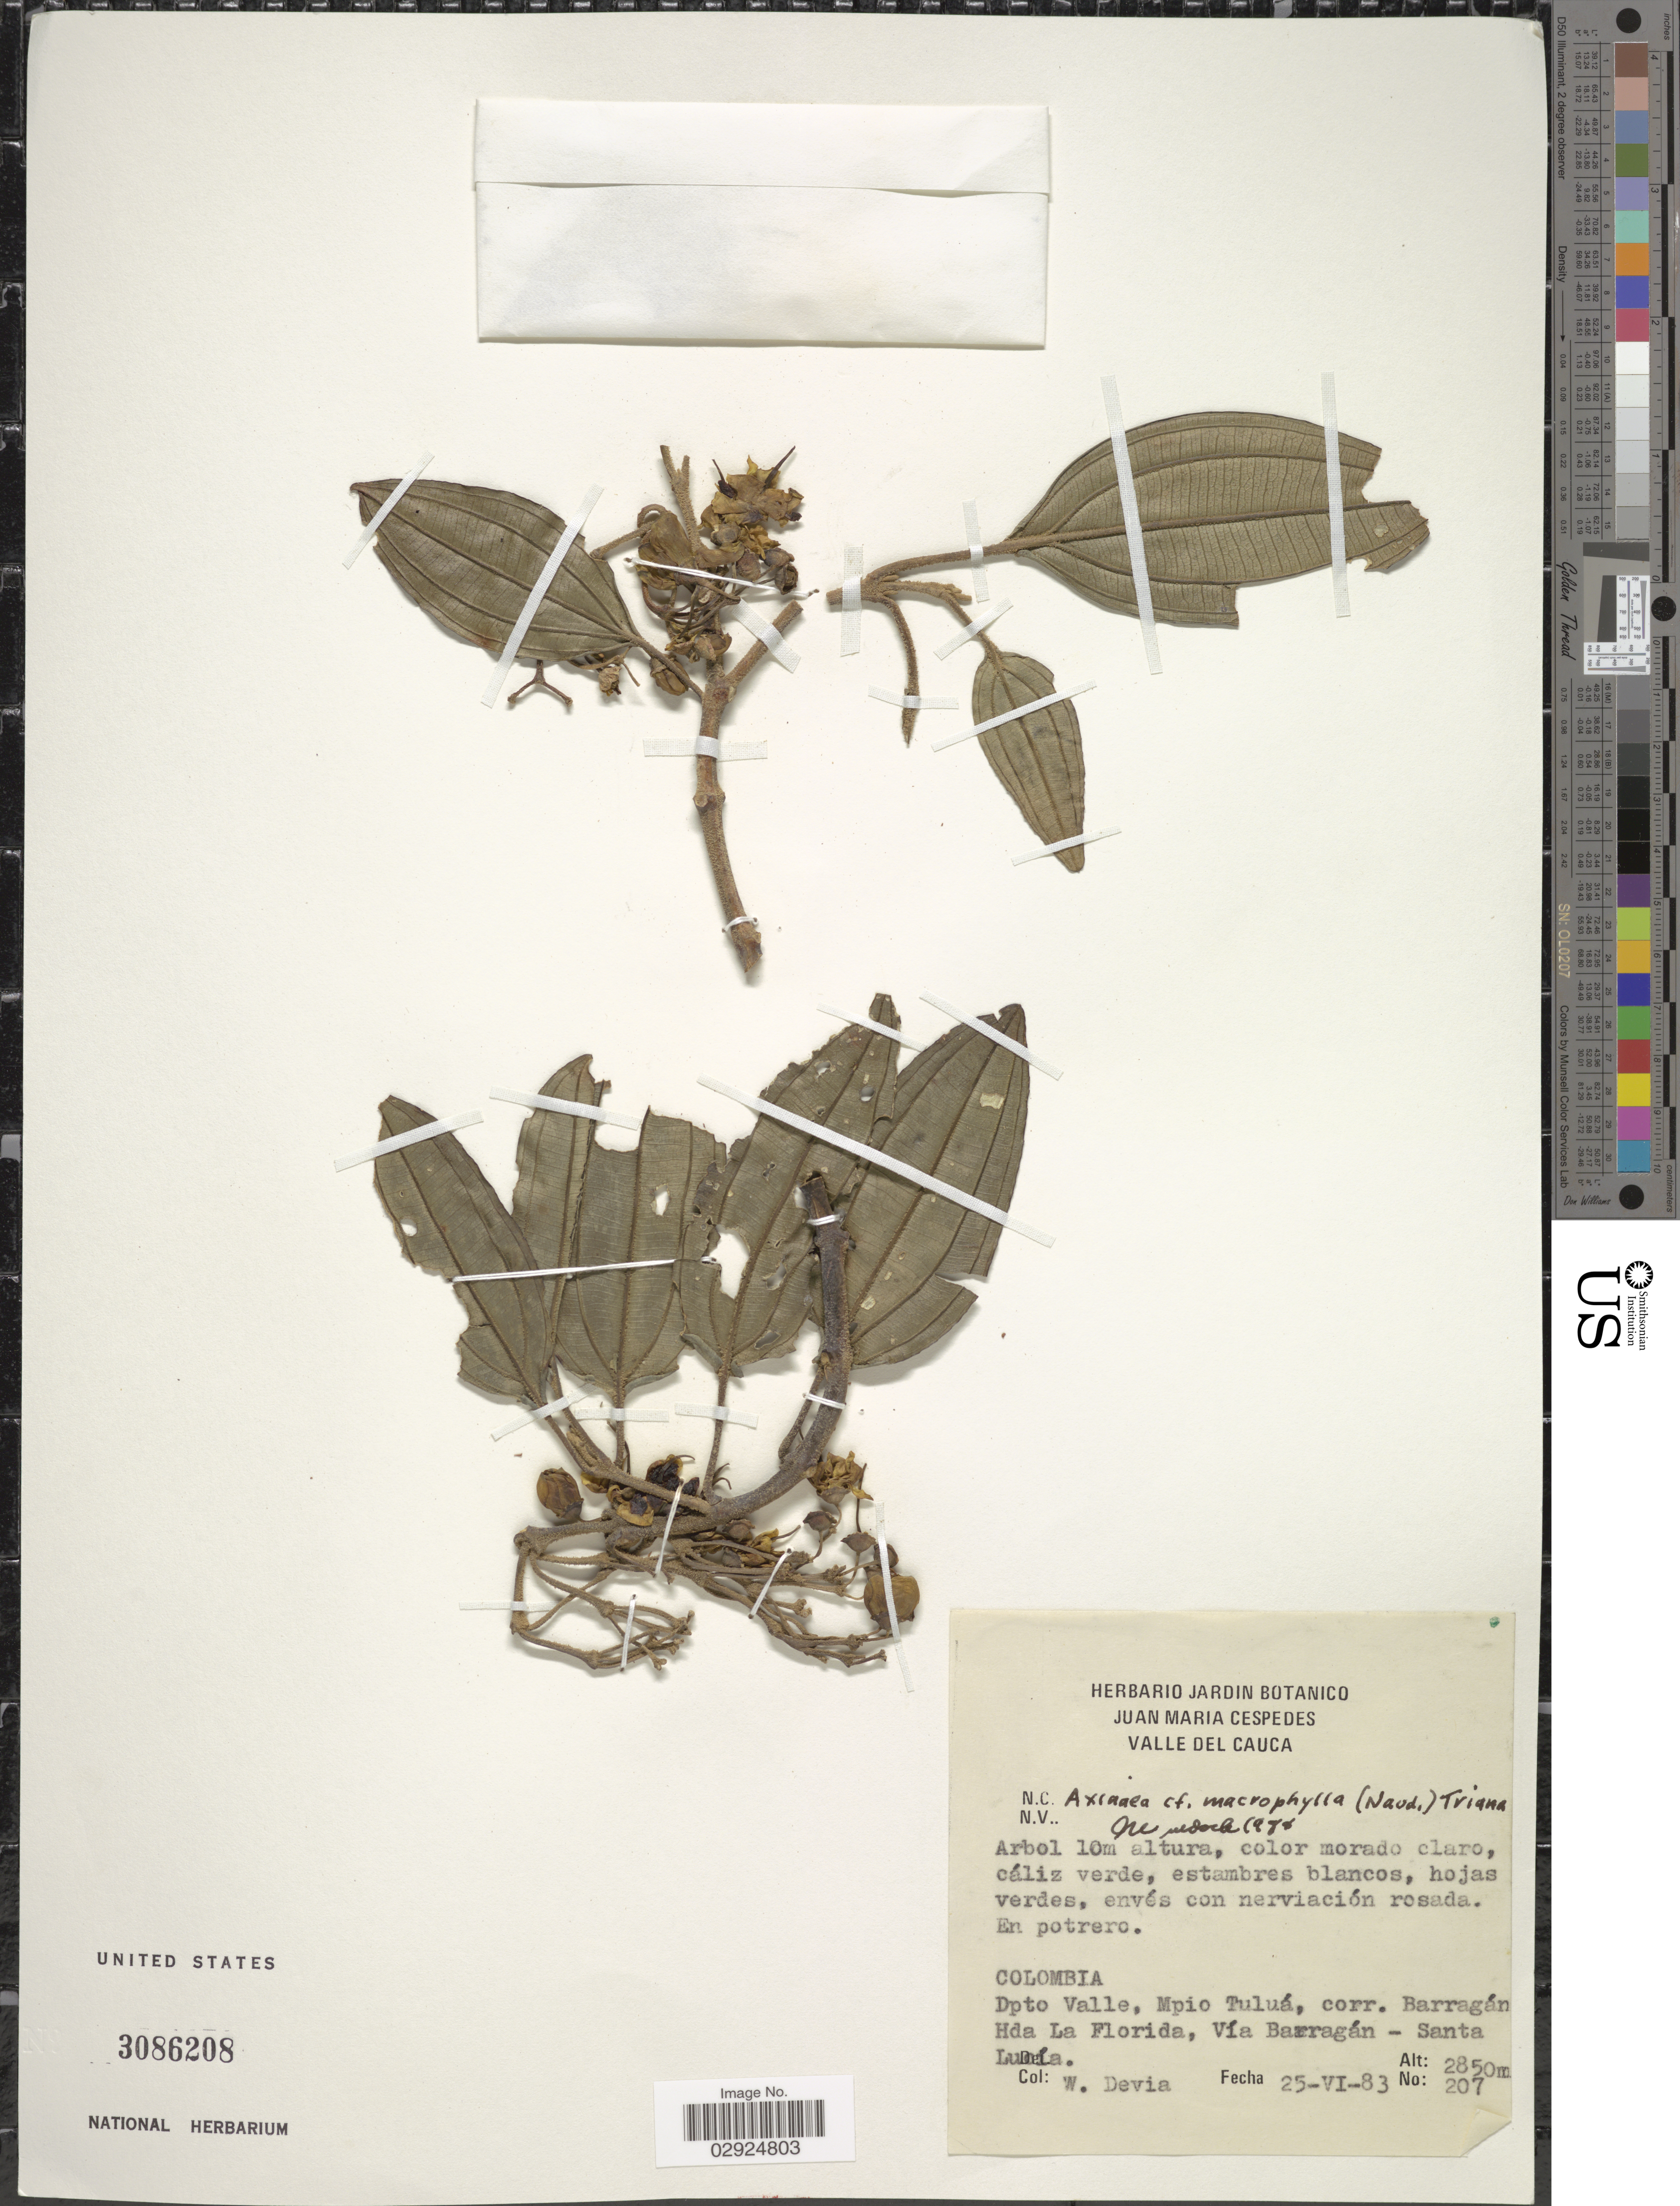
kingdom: Plantae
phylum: Tracheophyta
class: Magnoliopsida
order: Myrtales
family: Melastomataceae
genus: Axinaea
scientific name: Axinaea macrophylla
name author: (Naudin) Triana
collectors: W. Devia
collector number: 207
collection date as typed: Transcribed d/m/y: 25/6/83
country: Colombia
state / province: Valle del Cauca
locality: Dpto Valle, Mpio Tuluá, corr. Barragán. Hda La Florida, Vía Barragán - Santa Lucía.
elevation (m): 2850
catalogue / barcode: US 3086208